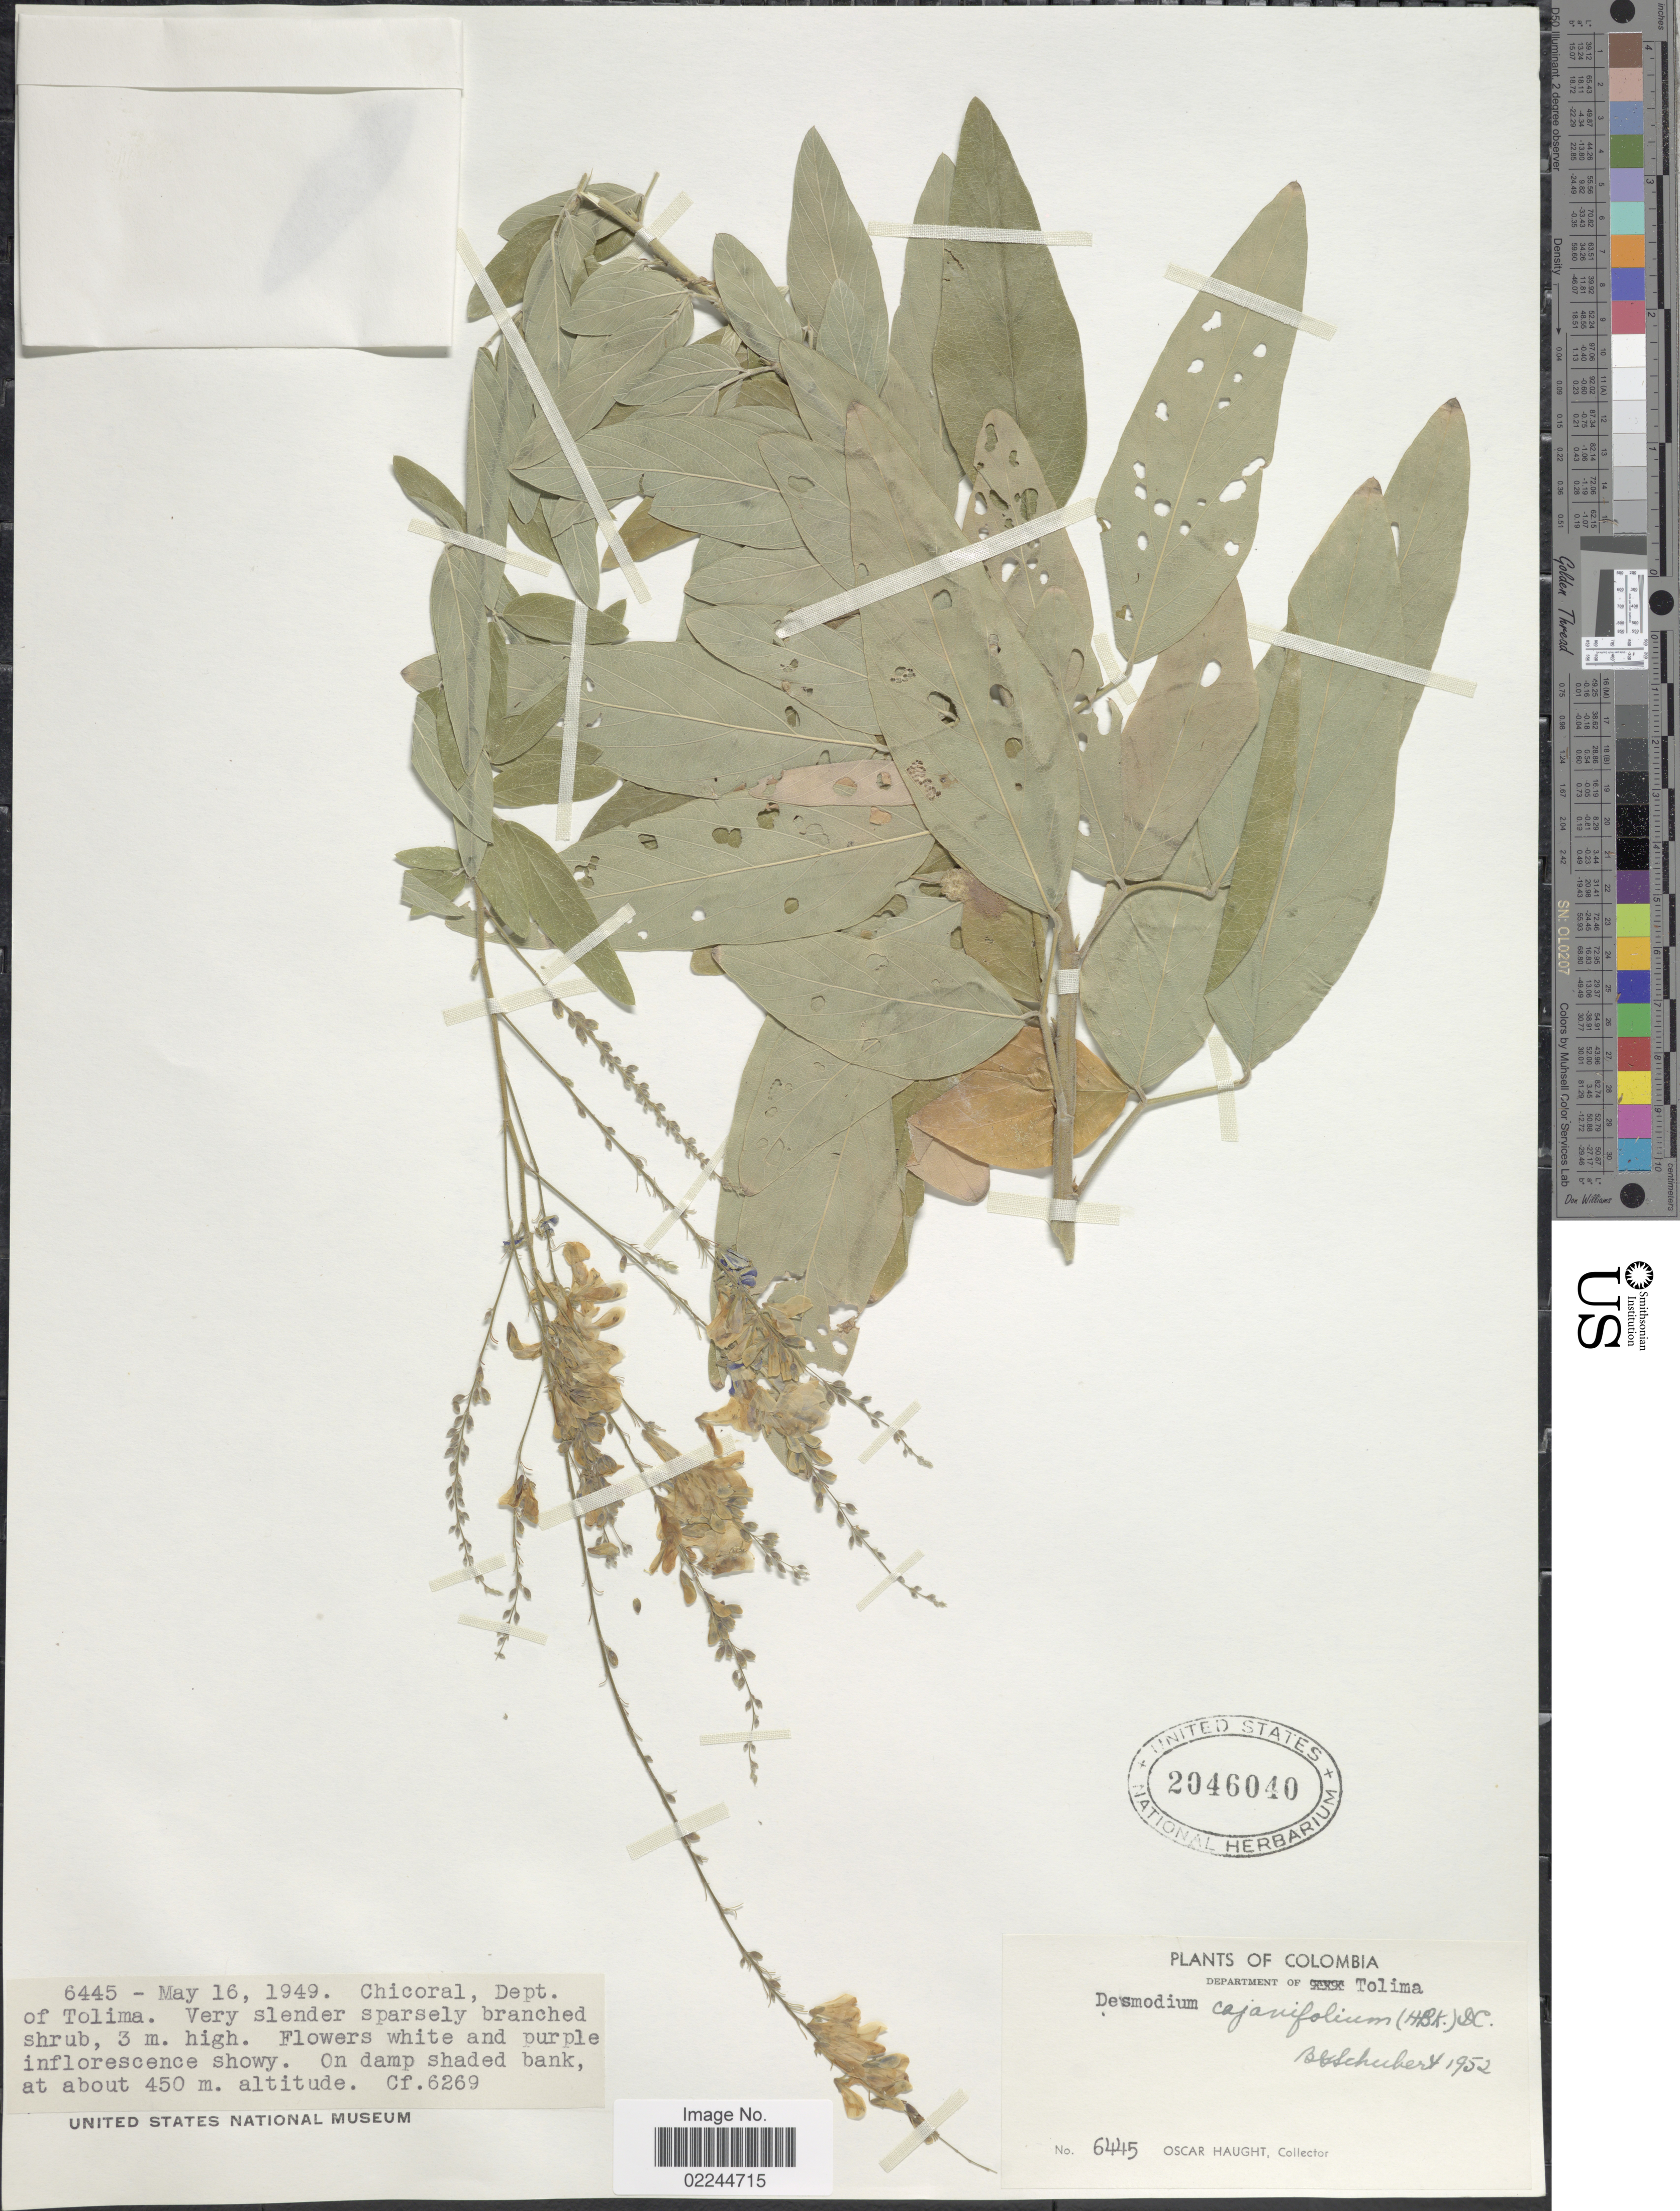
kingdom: Plantae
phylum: Tracheophyta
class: Magnoliopsida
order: Fabales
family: Fabaceae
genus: Desmodium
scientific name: Desmodium cajanifolium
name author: (Kunth) DC.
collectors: O. Haught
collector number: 6445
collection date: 1949-05-16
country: Colombia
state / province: Tolima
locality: Chicoral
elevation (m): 450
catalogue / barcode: US 2046040